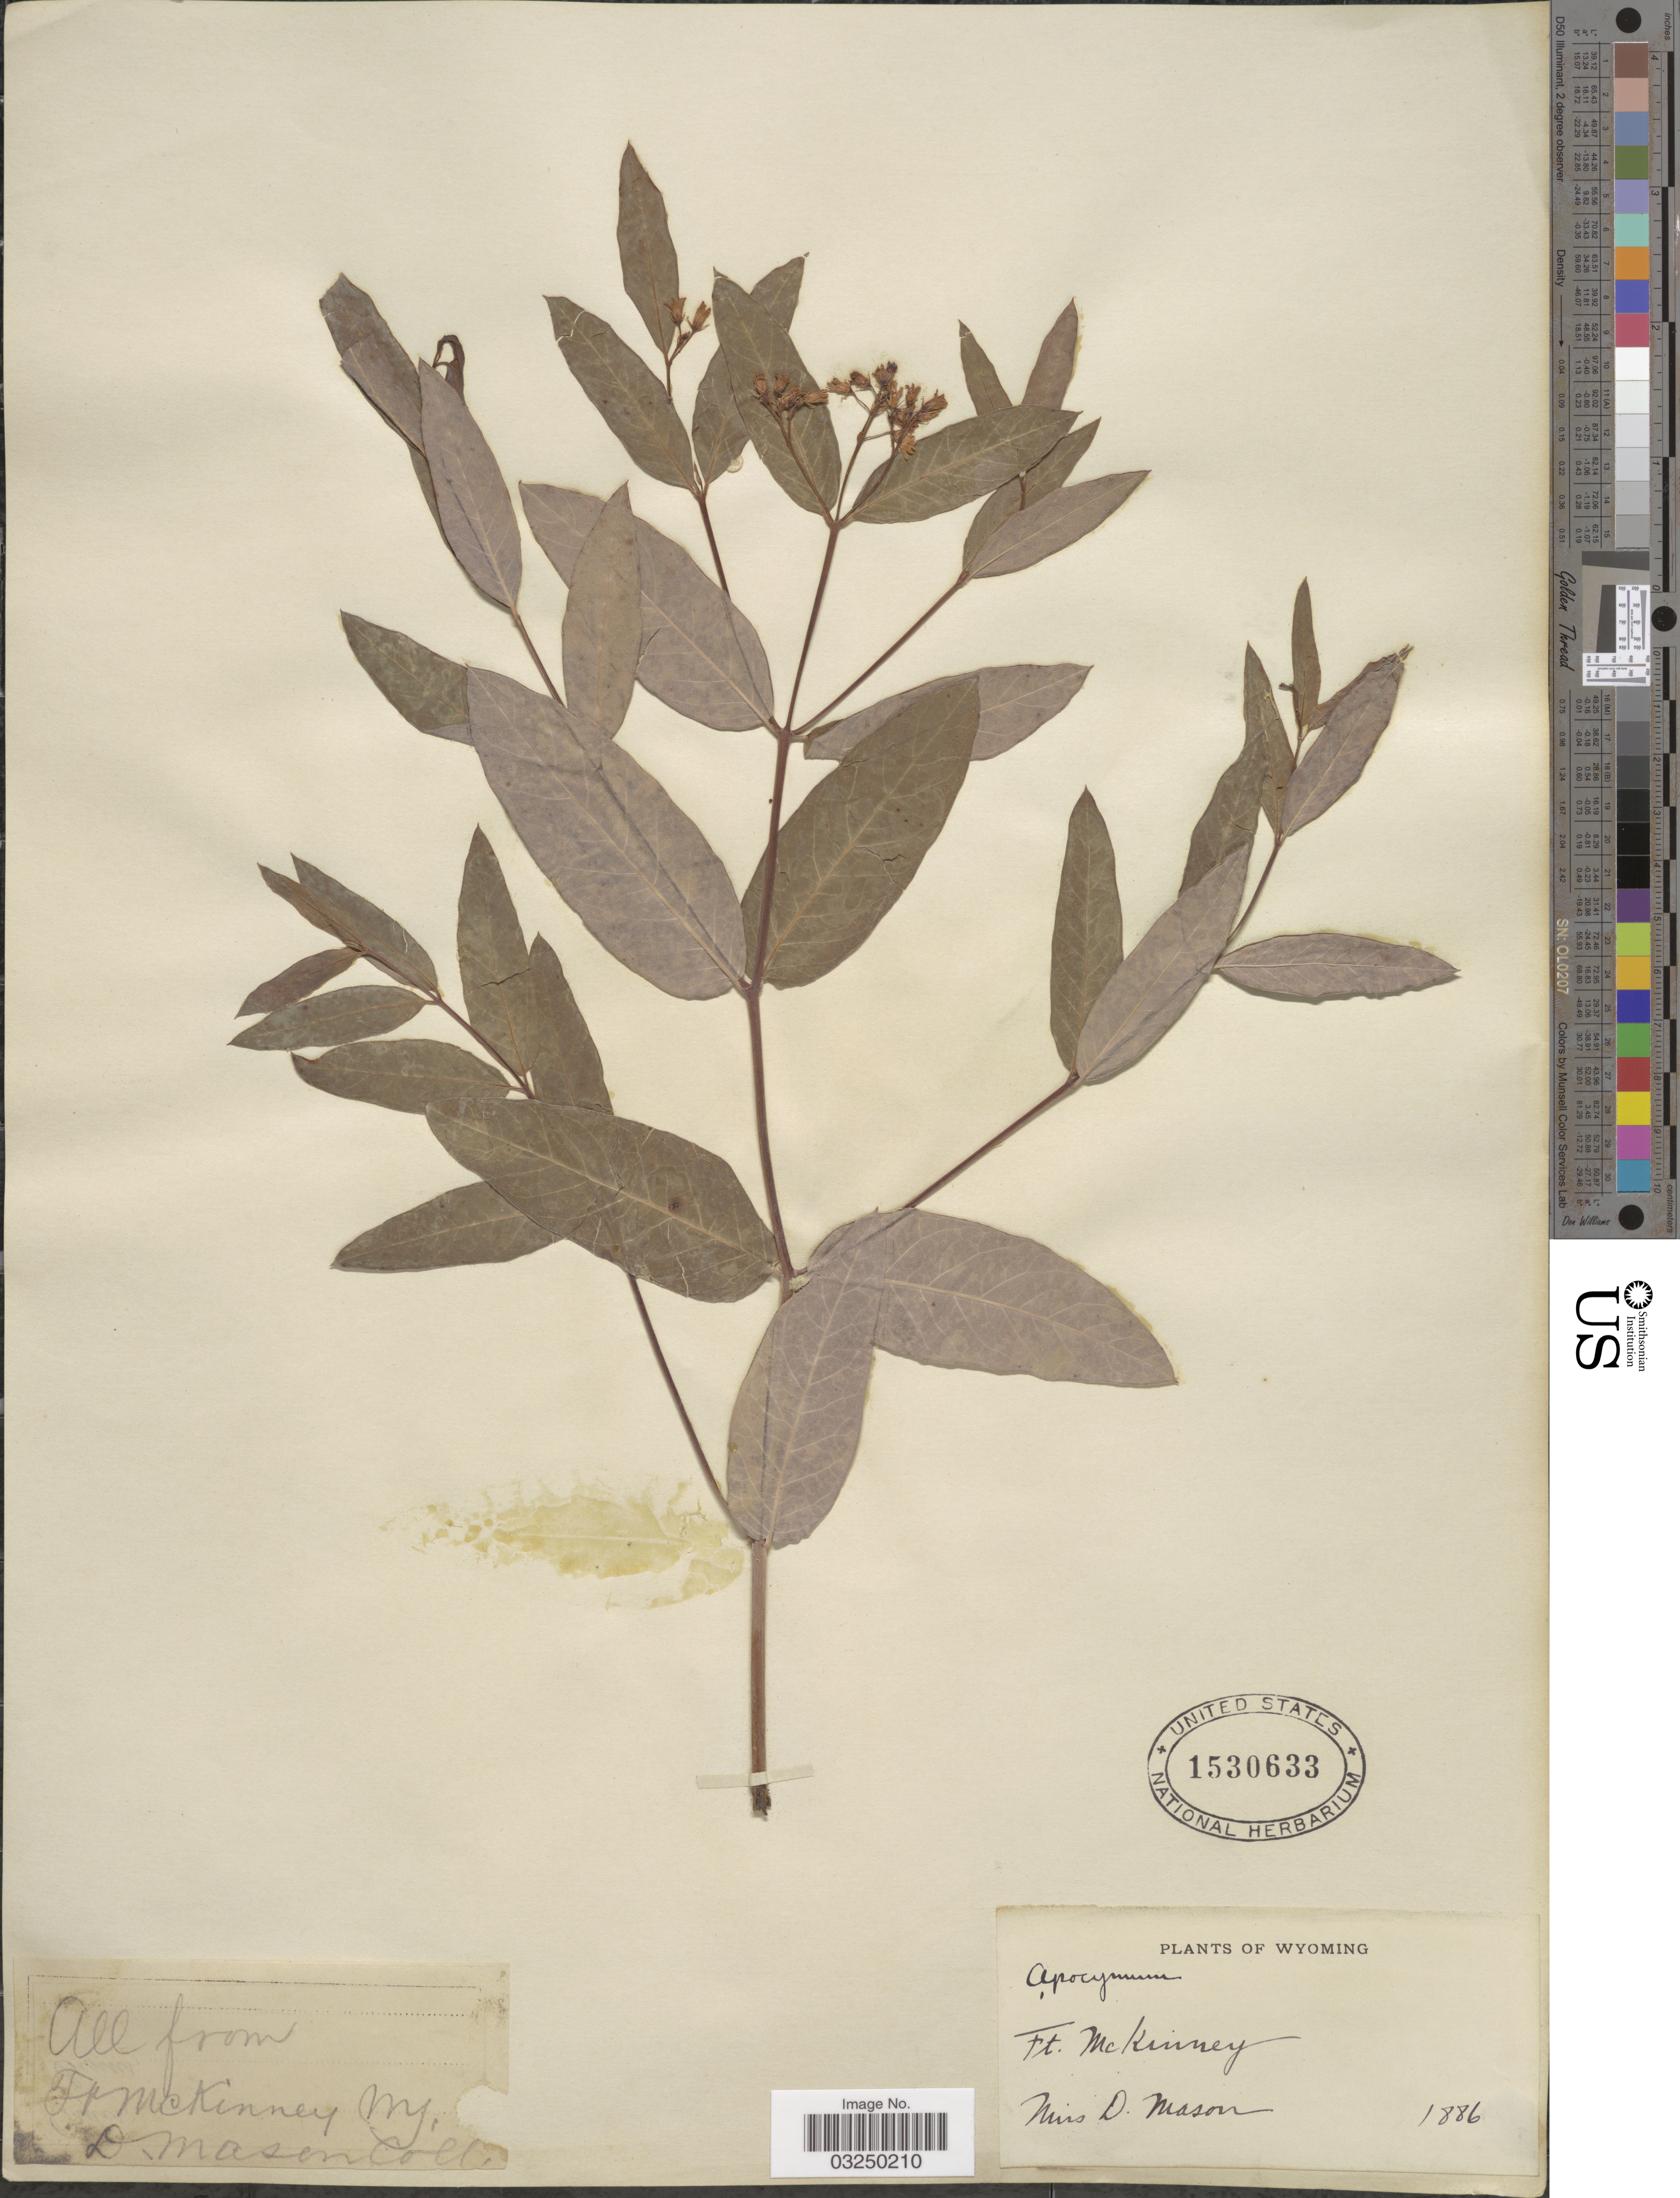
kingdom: Plantae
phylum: Tracheophyta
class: Magnoliopsida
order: Gentianales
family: Apocynaceae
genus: Apocynum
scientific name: Apocynum sp.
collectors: D. Mason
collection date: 1886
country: United States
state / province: Wyoming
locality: Ft. McKinney.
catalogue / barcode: US 1530633